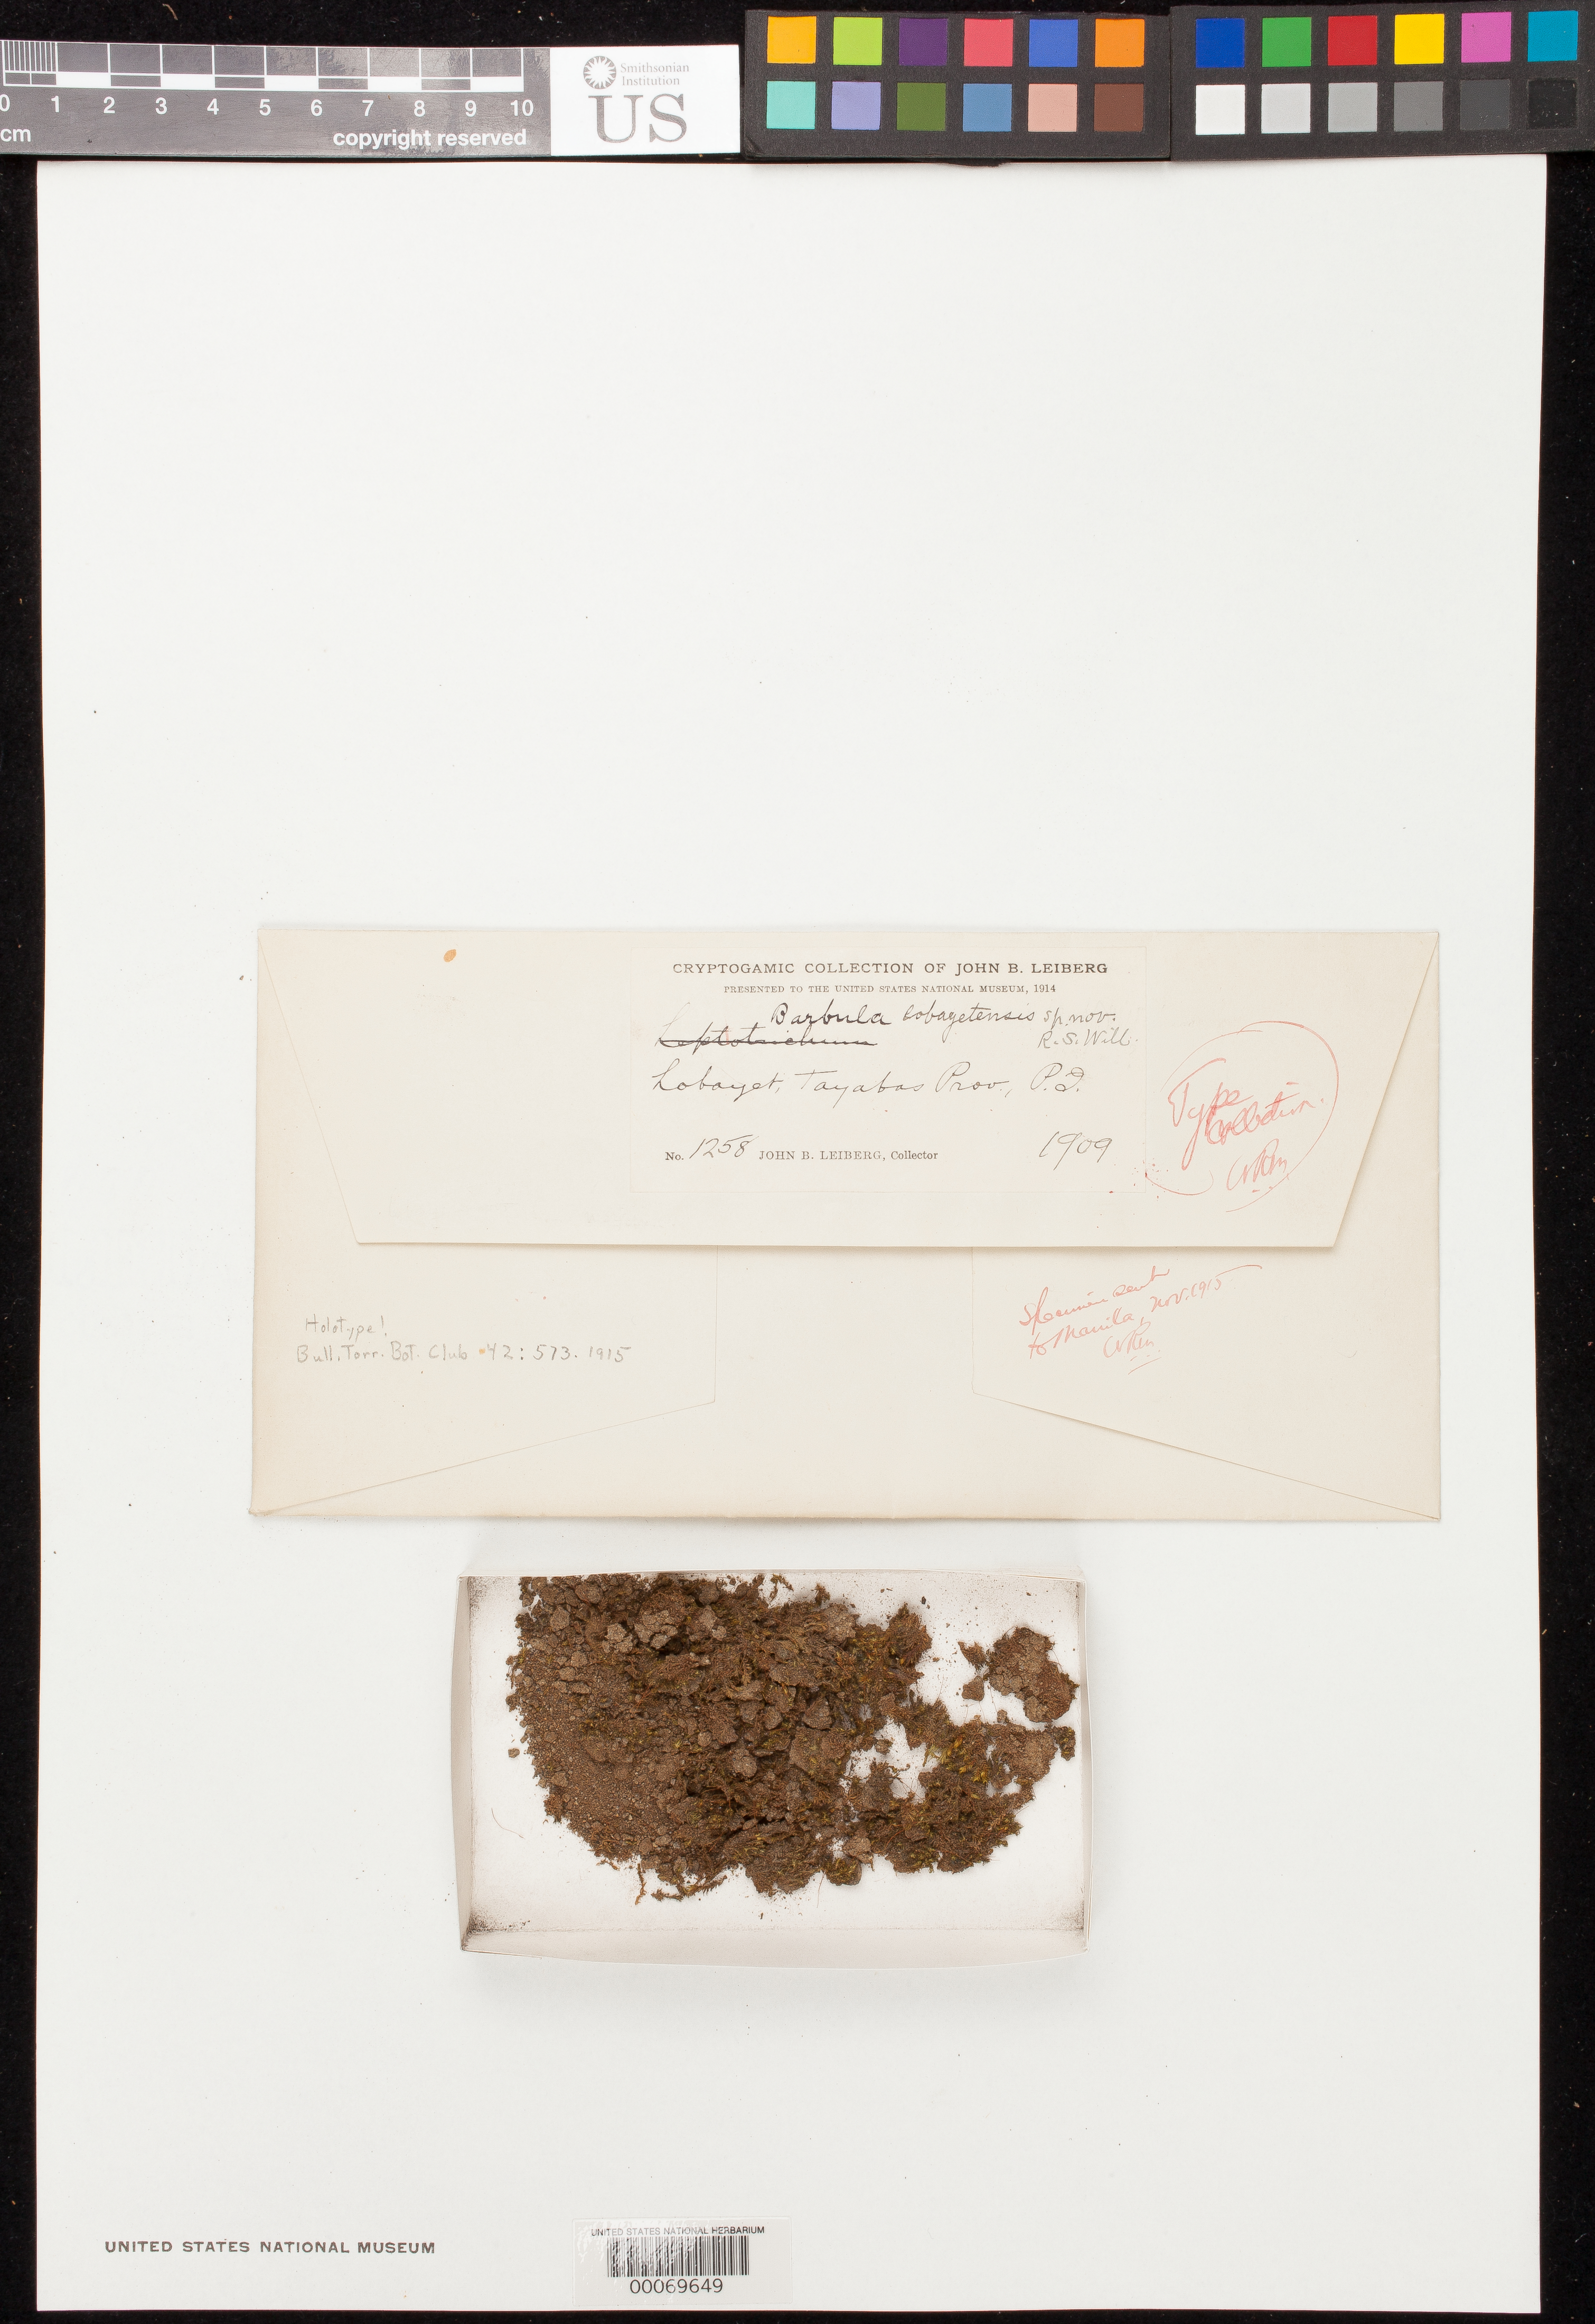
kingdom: Plantae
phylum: Bryophyta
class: Bryopsida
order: Pottiales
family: Pottiaceae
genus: Barbula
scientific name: Barbula lobayetensis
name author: R.S. Williams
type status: Holotype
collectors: J. Leiberg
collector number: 1258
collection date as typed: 1909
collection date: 1909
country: Philippines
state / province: Calabarzon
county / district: Quezon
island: Luzon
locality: Tayabas, Loboyet.